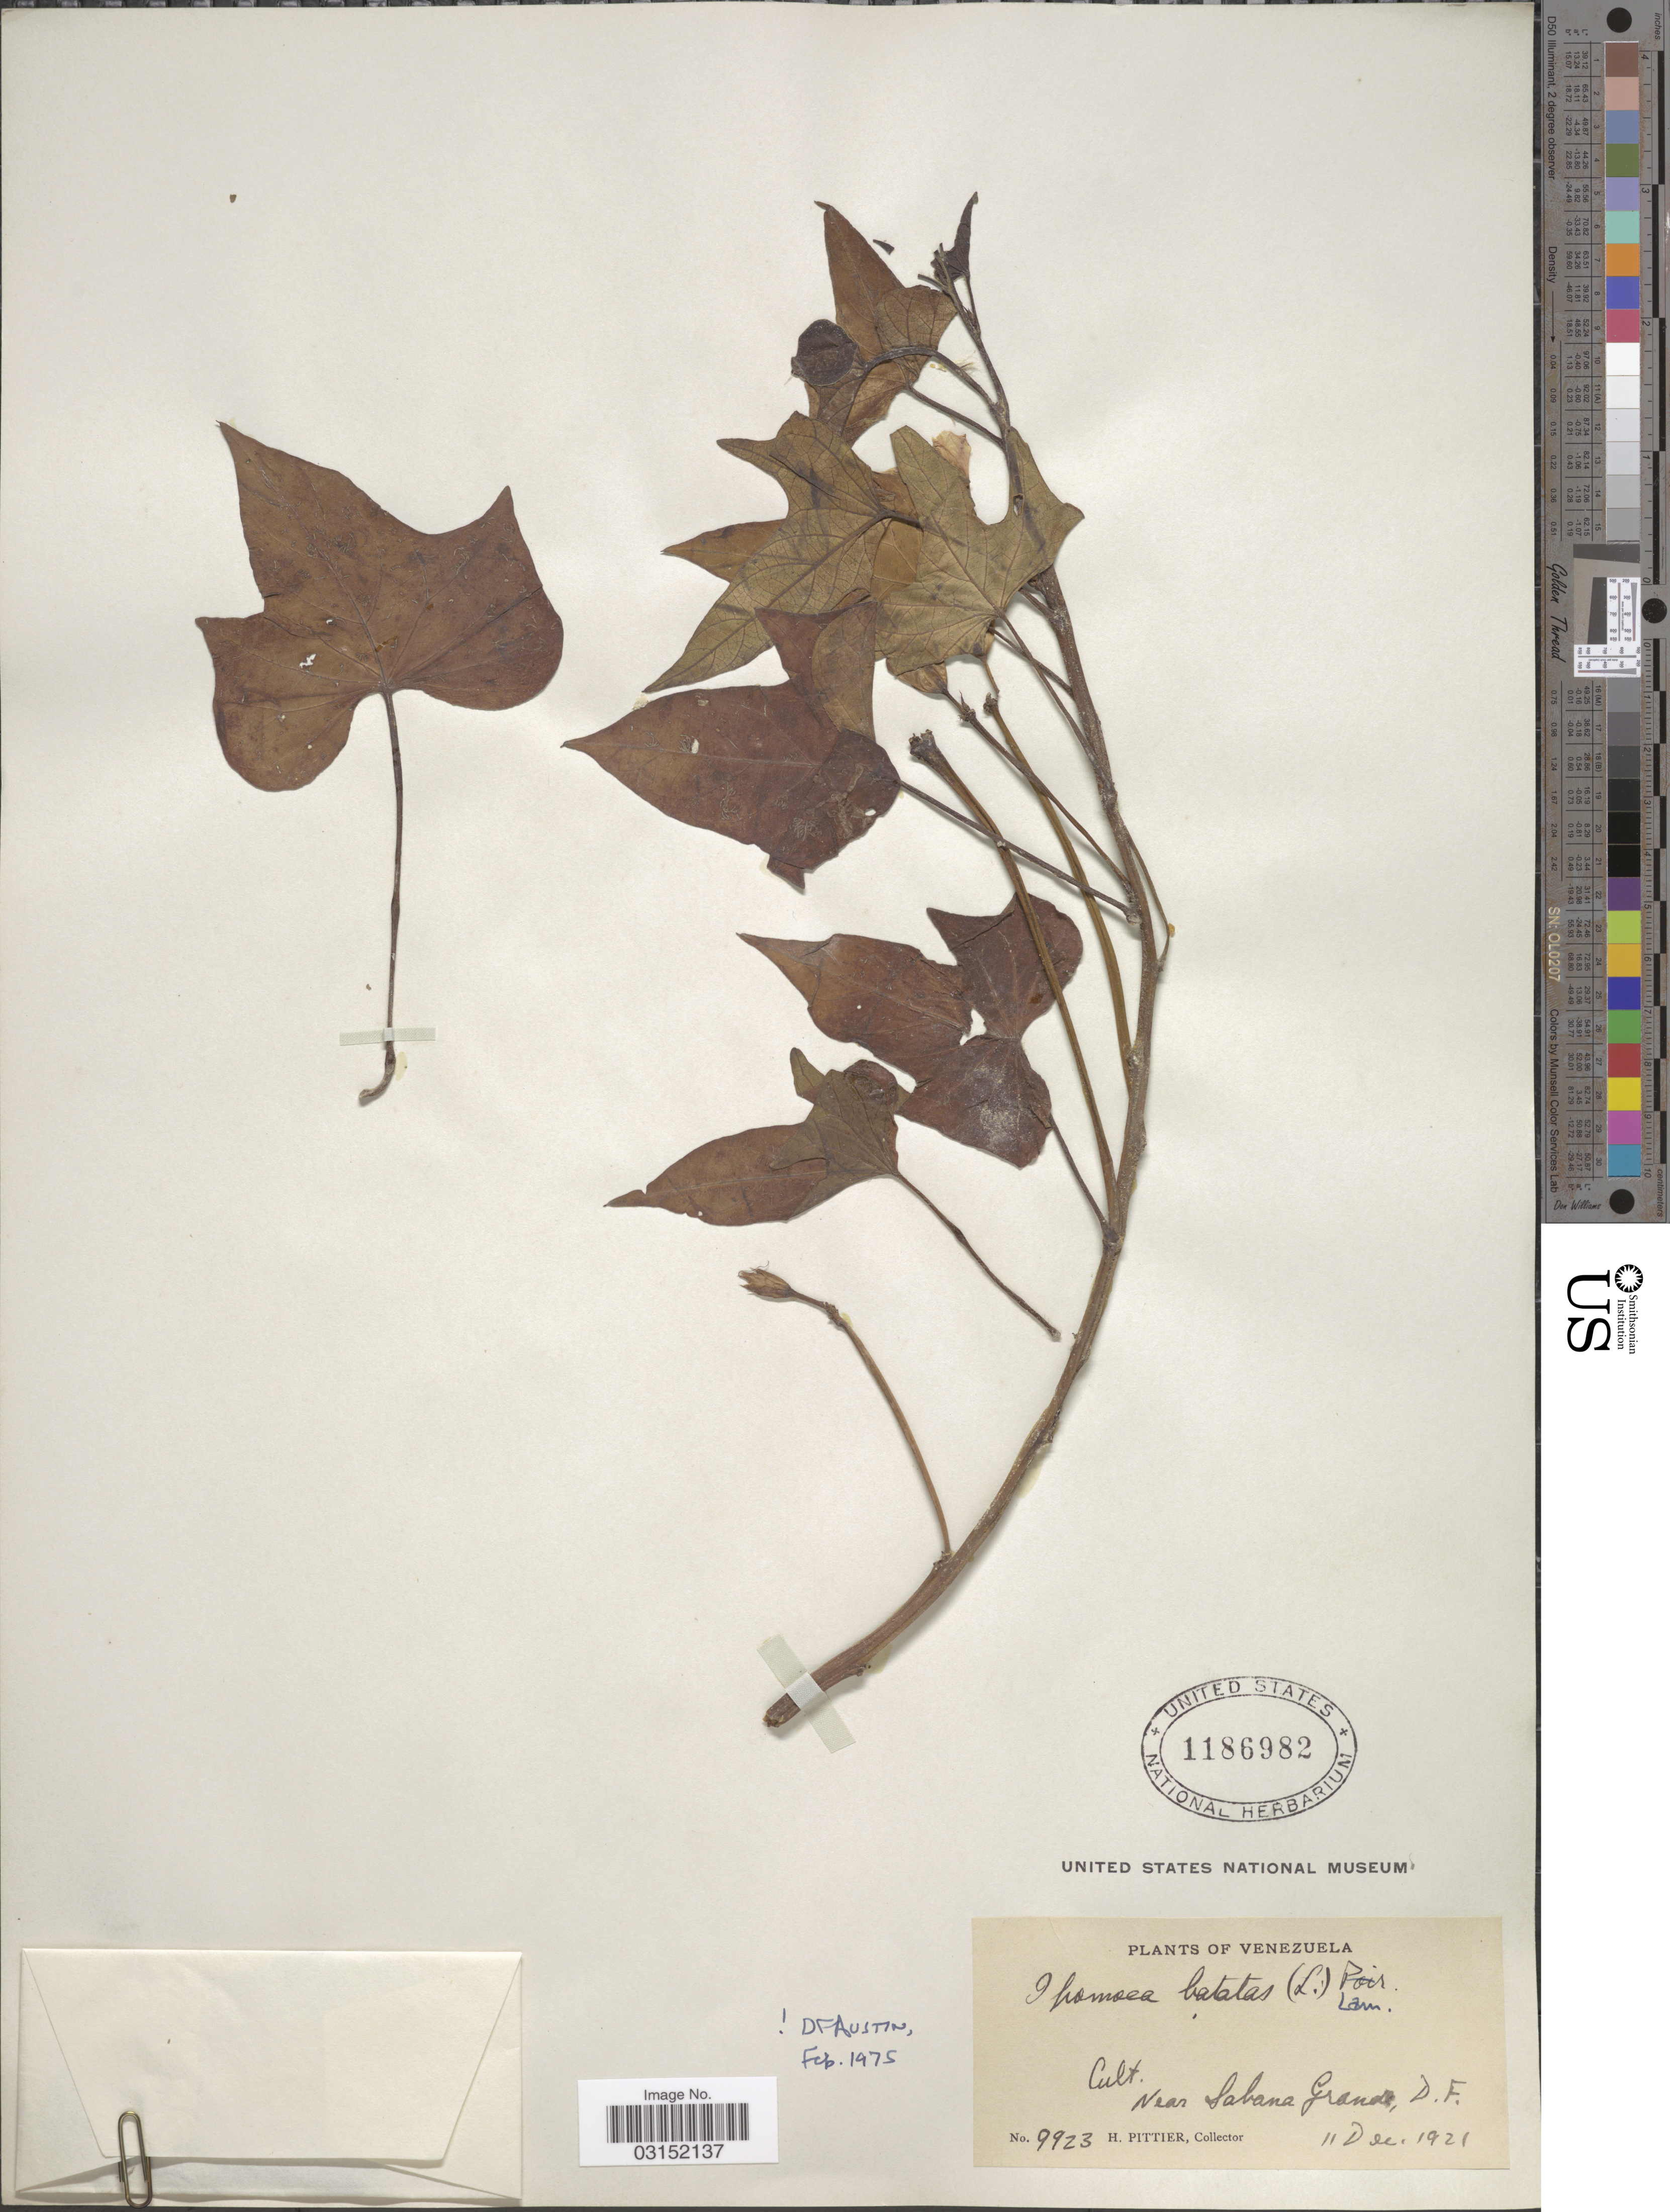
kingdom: Plantae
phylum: Tracheophyta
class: Magnoliopsida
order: Solanales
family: Convolvulaceae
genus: Ipomoea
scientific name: Ipomoea batatas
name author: (L.) Lam.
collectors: H. F. Pittier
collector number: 9923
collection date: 1921-12-11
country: Venezuela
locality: Near Sabana Grande, D.F.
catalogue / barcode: US 1186982